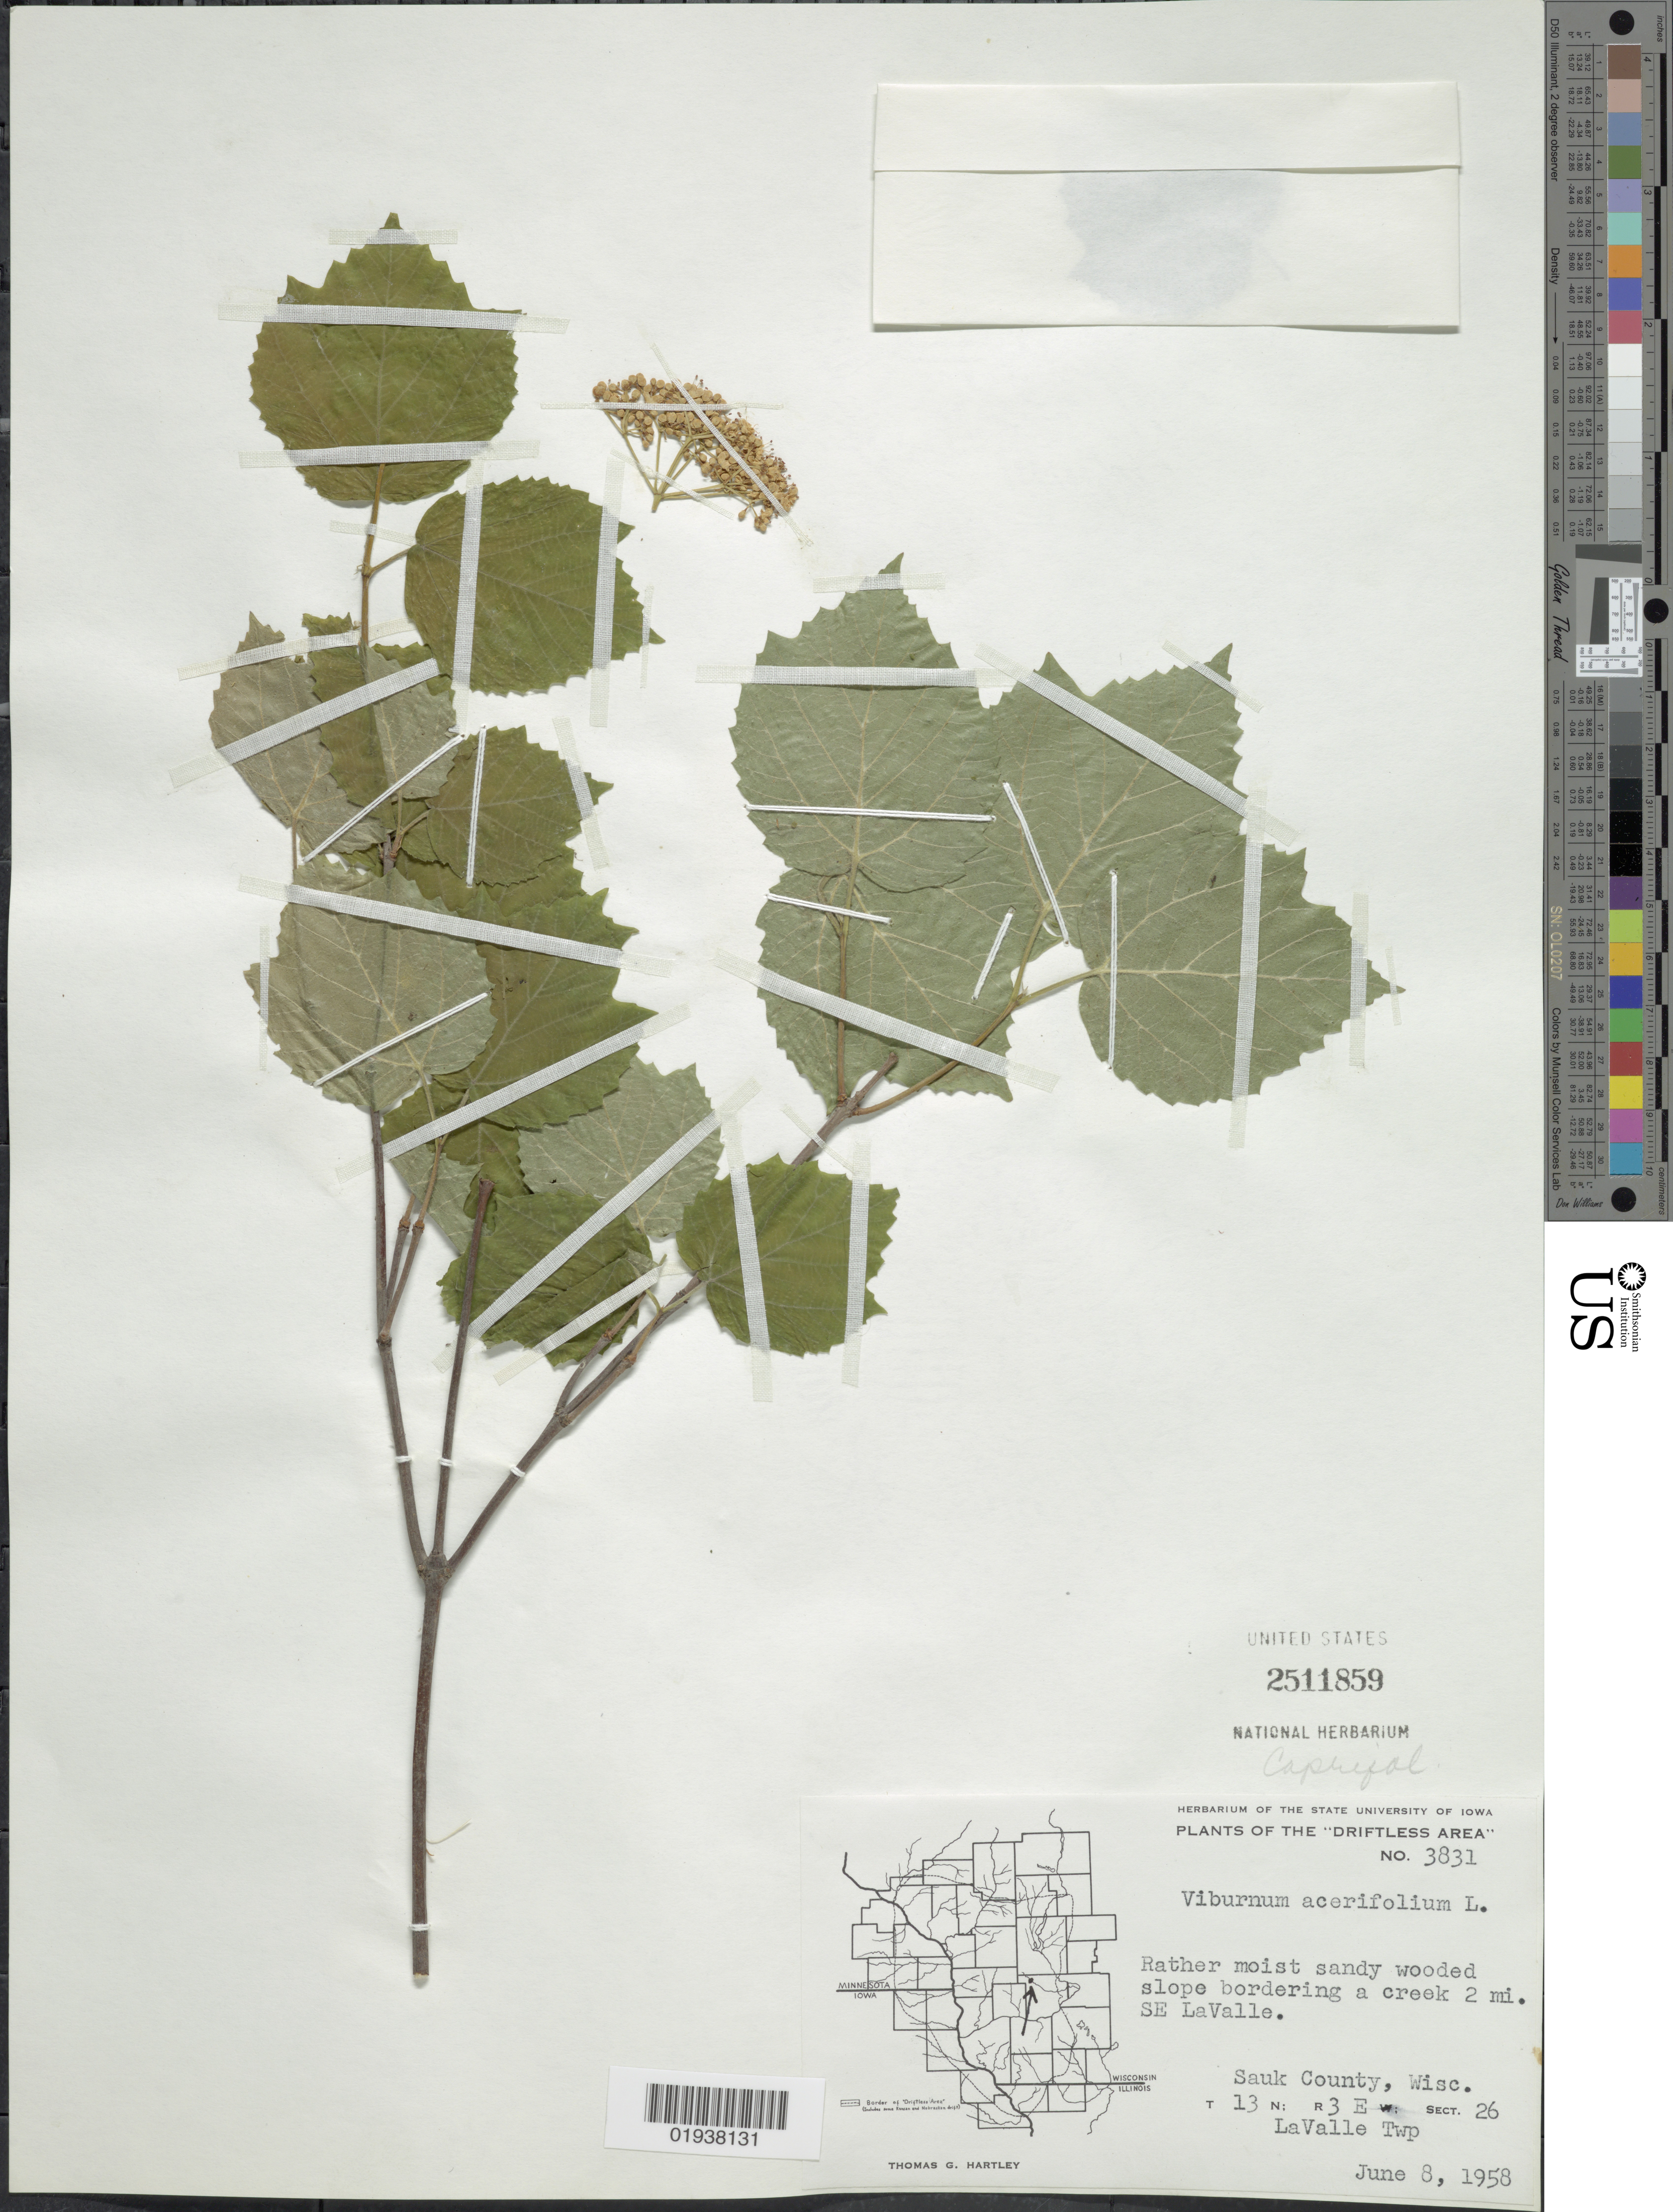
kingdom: Plantae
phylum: Tracheophyta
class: Magnoliopsida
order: Dipsacales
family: Viburnaceae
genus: Viburnum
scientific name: Viburnum acerifolium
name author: L.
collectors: T. G. Hartley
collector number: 3831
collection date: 1958-06-08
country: United States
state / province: Wisconsin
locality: The " Driftless Area". Rather moist sandy wooded slope bordering a creek 2 mi. SE LaValle. Sauk County. T 13 N; R 3 E; Sect. 26. LaValle Twp.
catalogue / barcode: US 2511859